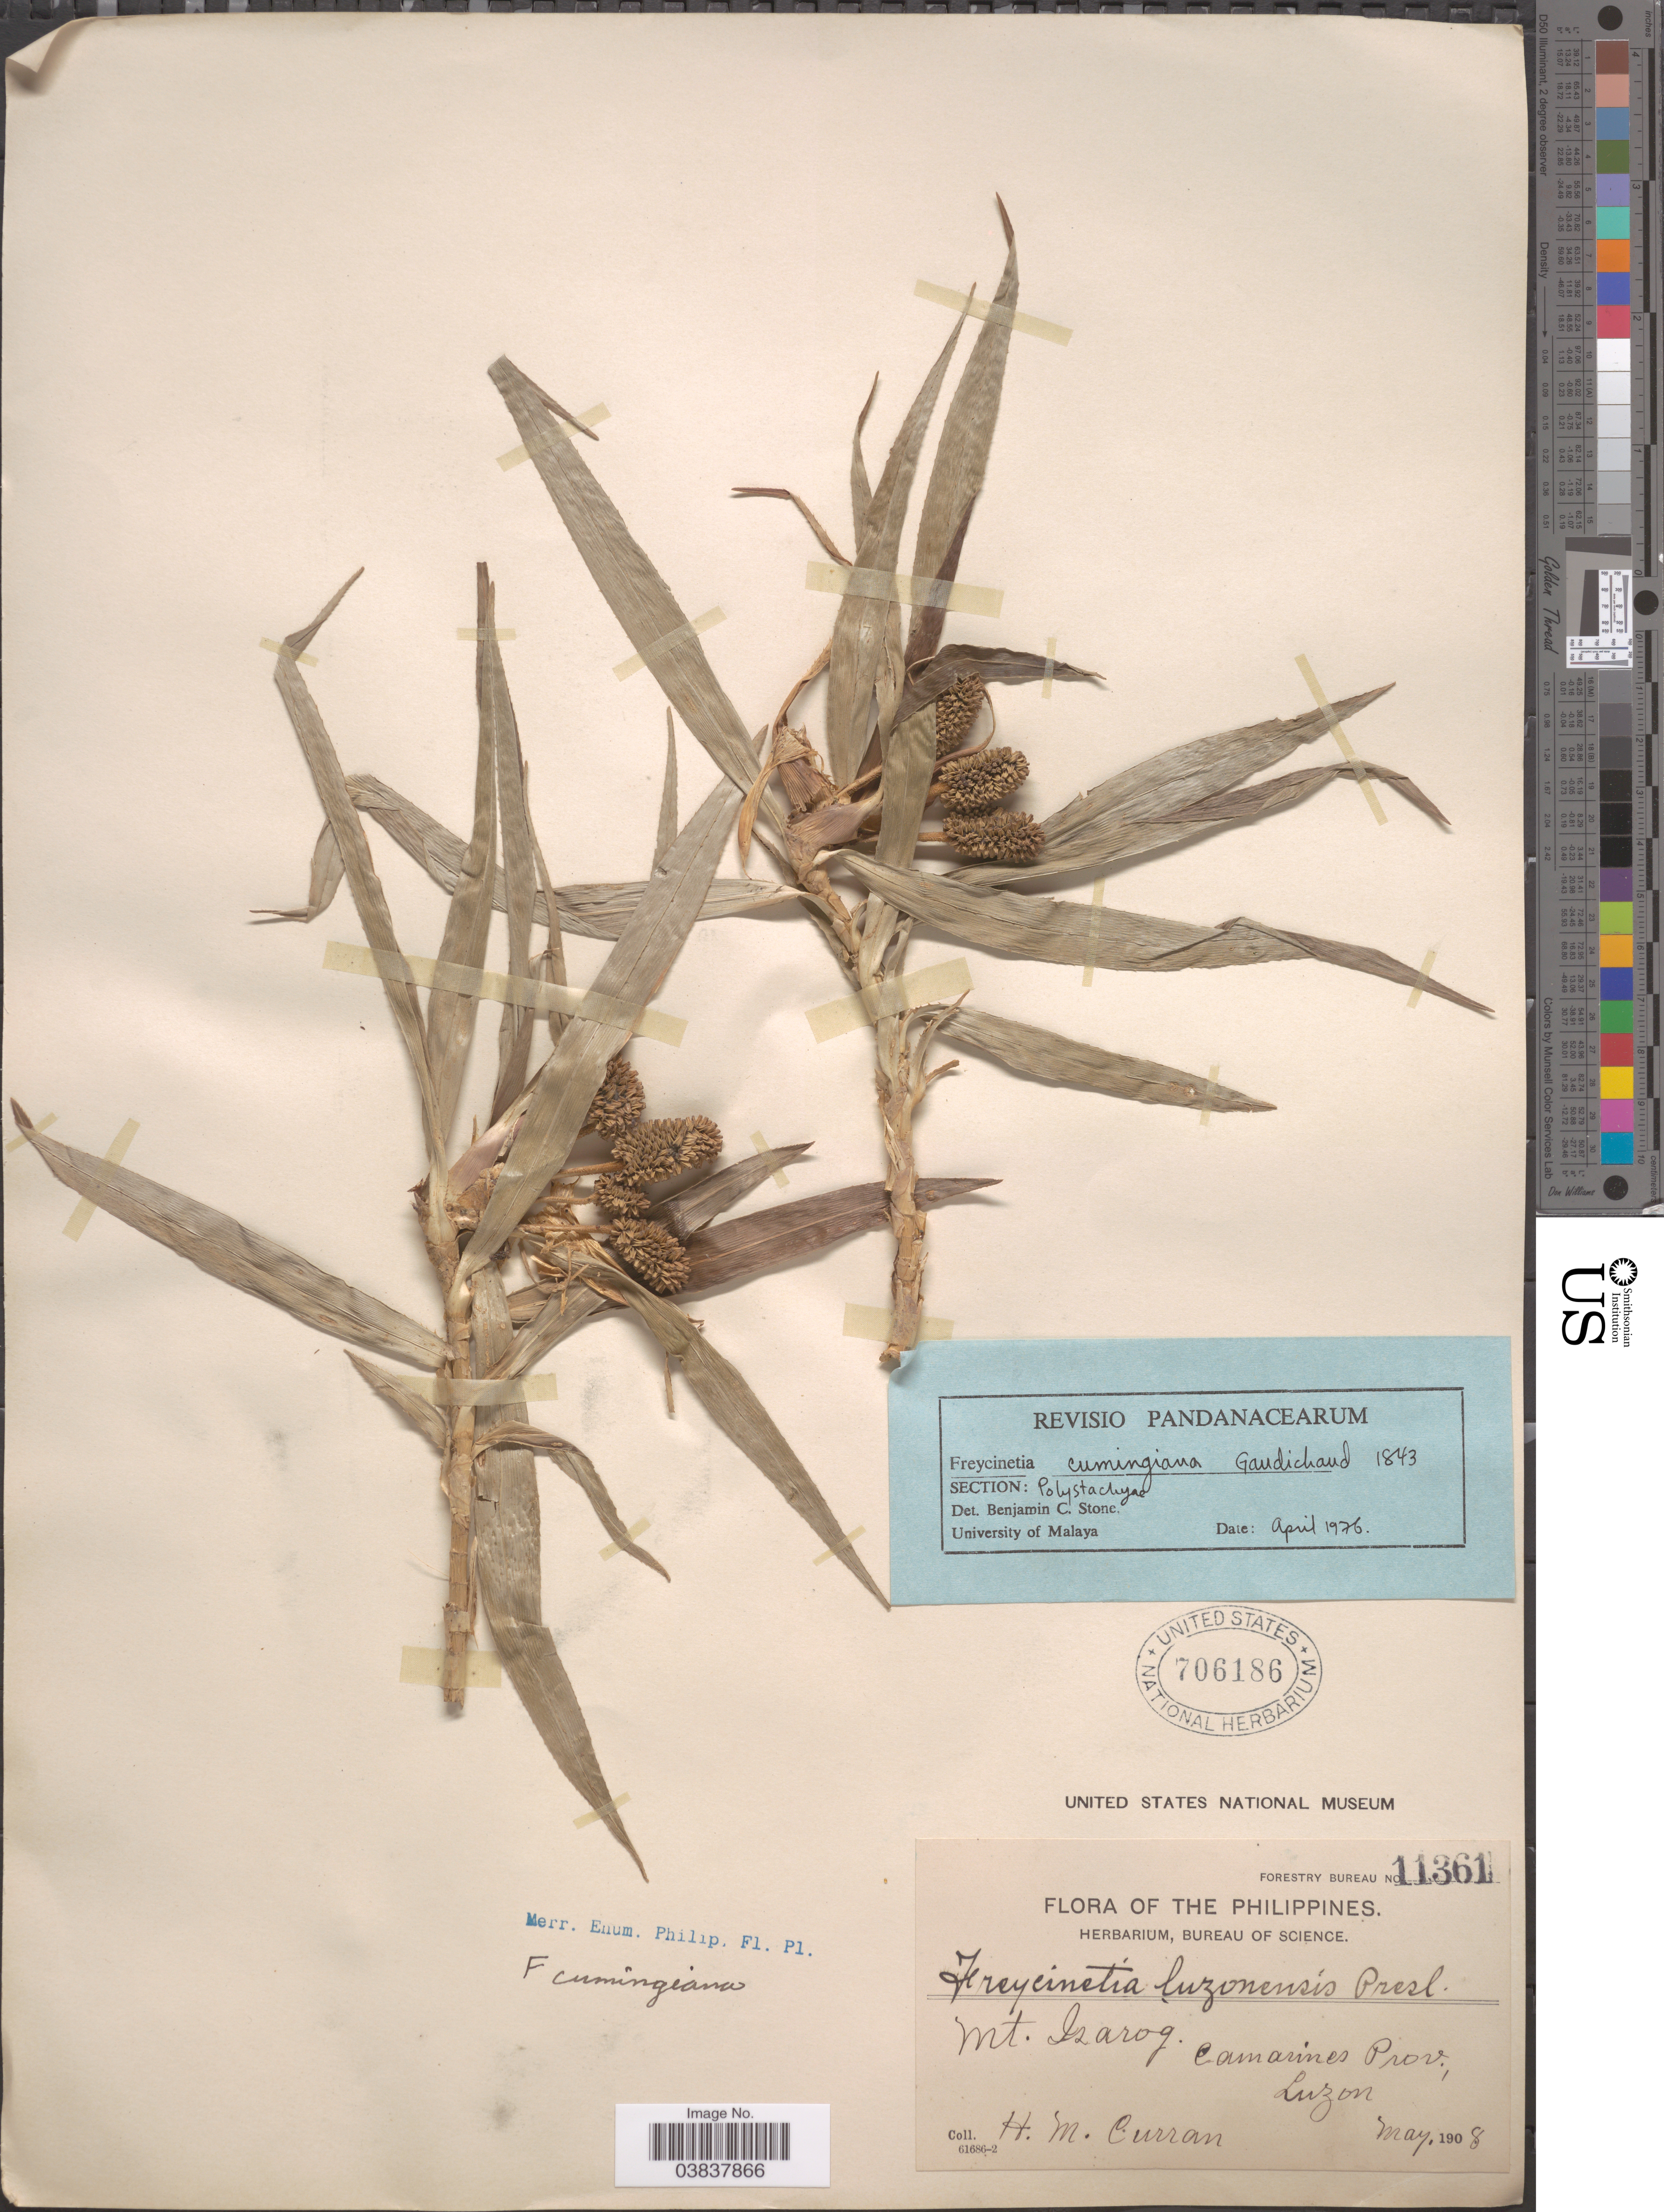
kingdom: Plantae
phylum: Tracheophyta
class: Liliopsida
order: Pandanales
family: Pandanaceae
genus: Freycinetia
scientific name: Freycinetia cumingiana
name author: Gaudich.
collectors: H. M. Curran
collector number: Forestry Bureau 11361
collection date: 1908-05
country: Philippines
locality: Mt. Isarog, Camarines Prov., Luzon.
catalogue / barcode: US 706186